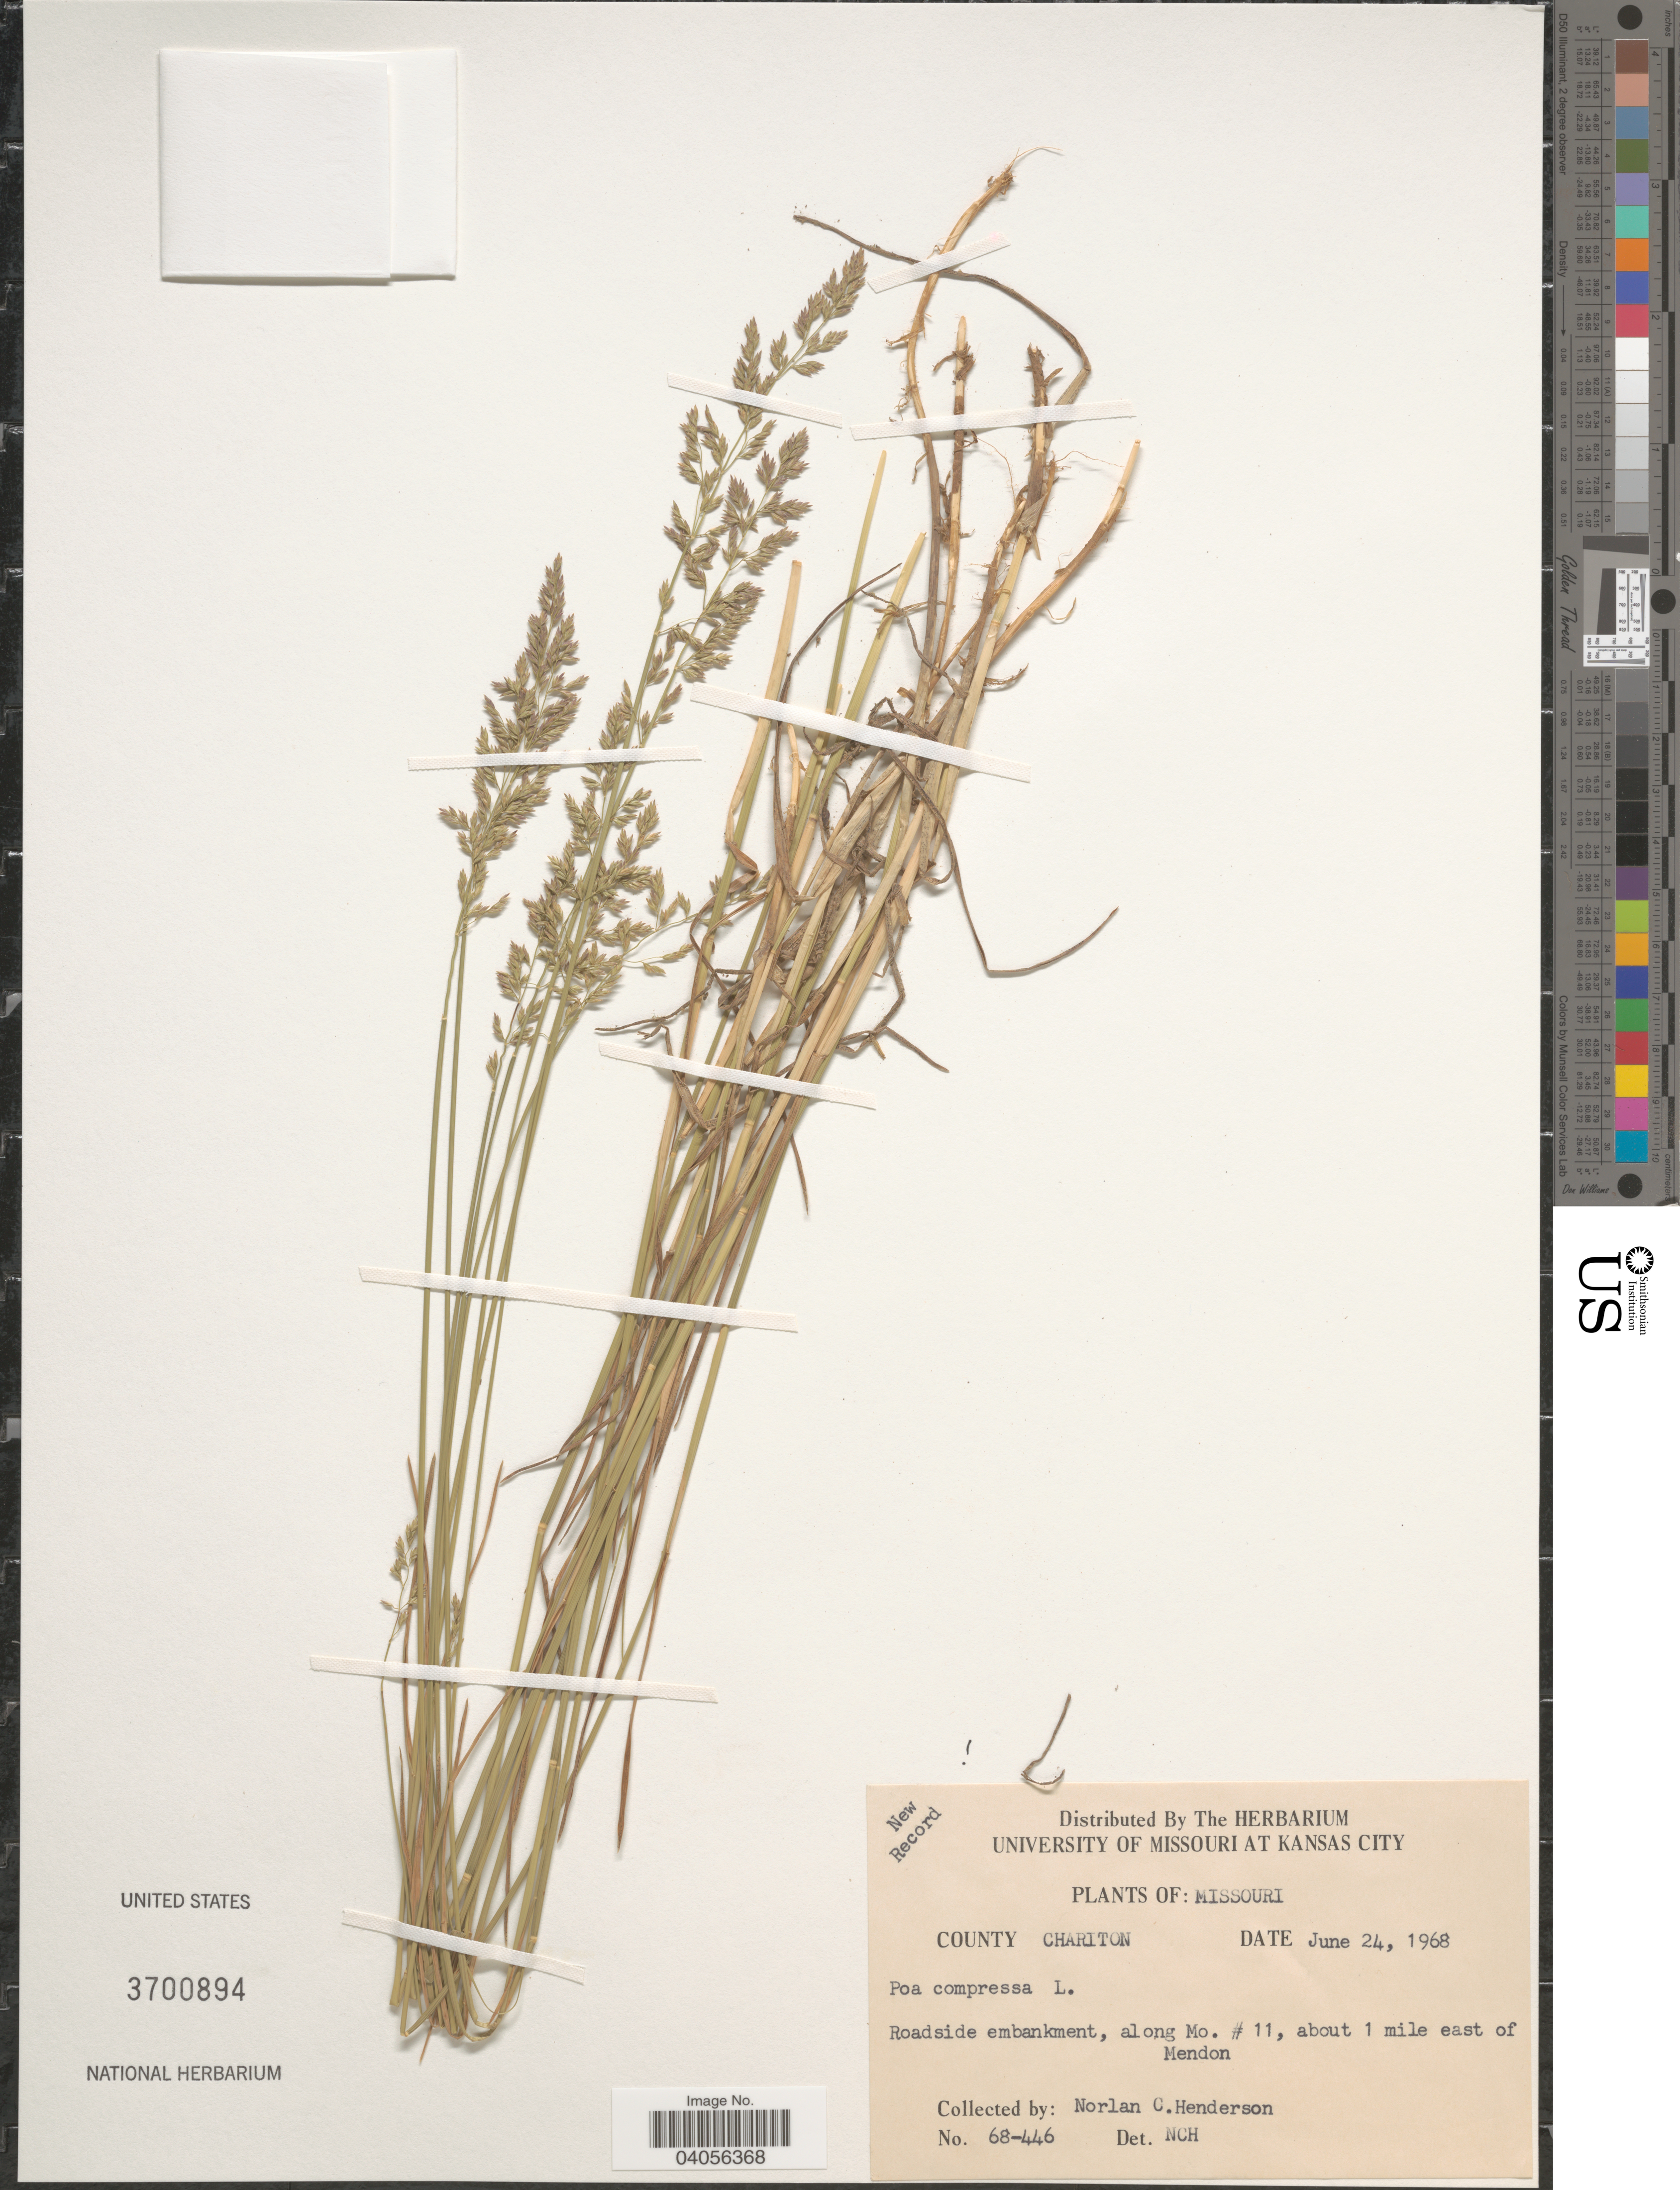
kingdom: Plantae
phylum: Tracheophyta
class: Liliopsida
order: Poales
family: Poaceae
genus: Poa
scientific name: Poa compressa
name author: L.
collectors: N. C. Henderson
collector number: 68-446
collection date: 1968-06-24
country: United States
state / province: Missouri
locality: County Chariton. Roadside embankment, along Mo. # 11, about 1 mile east of Mendon.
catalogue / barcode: US 3700894